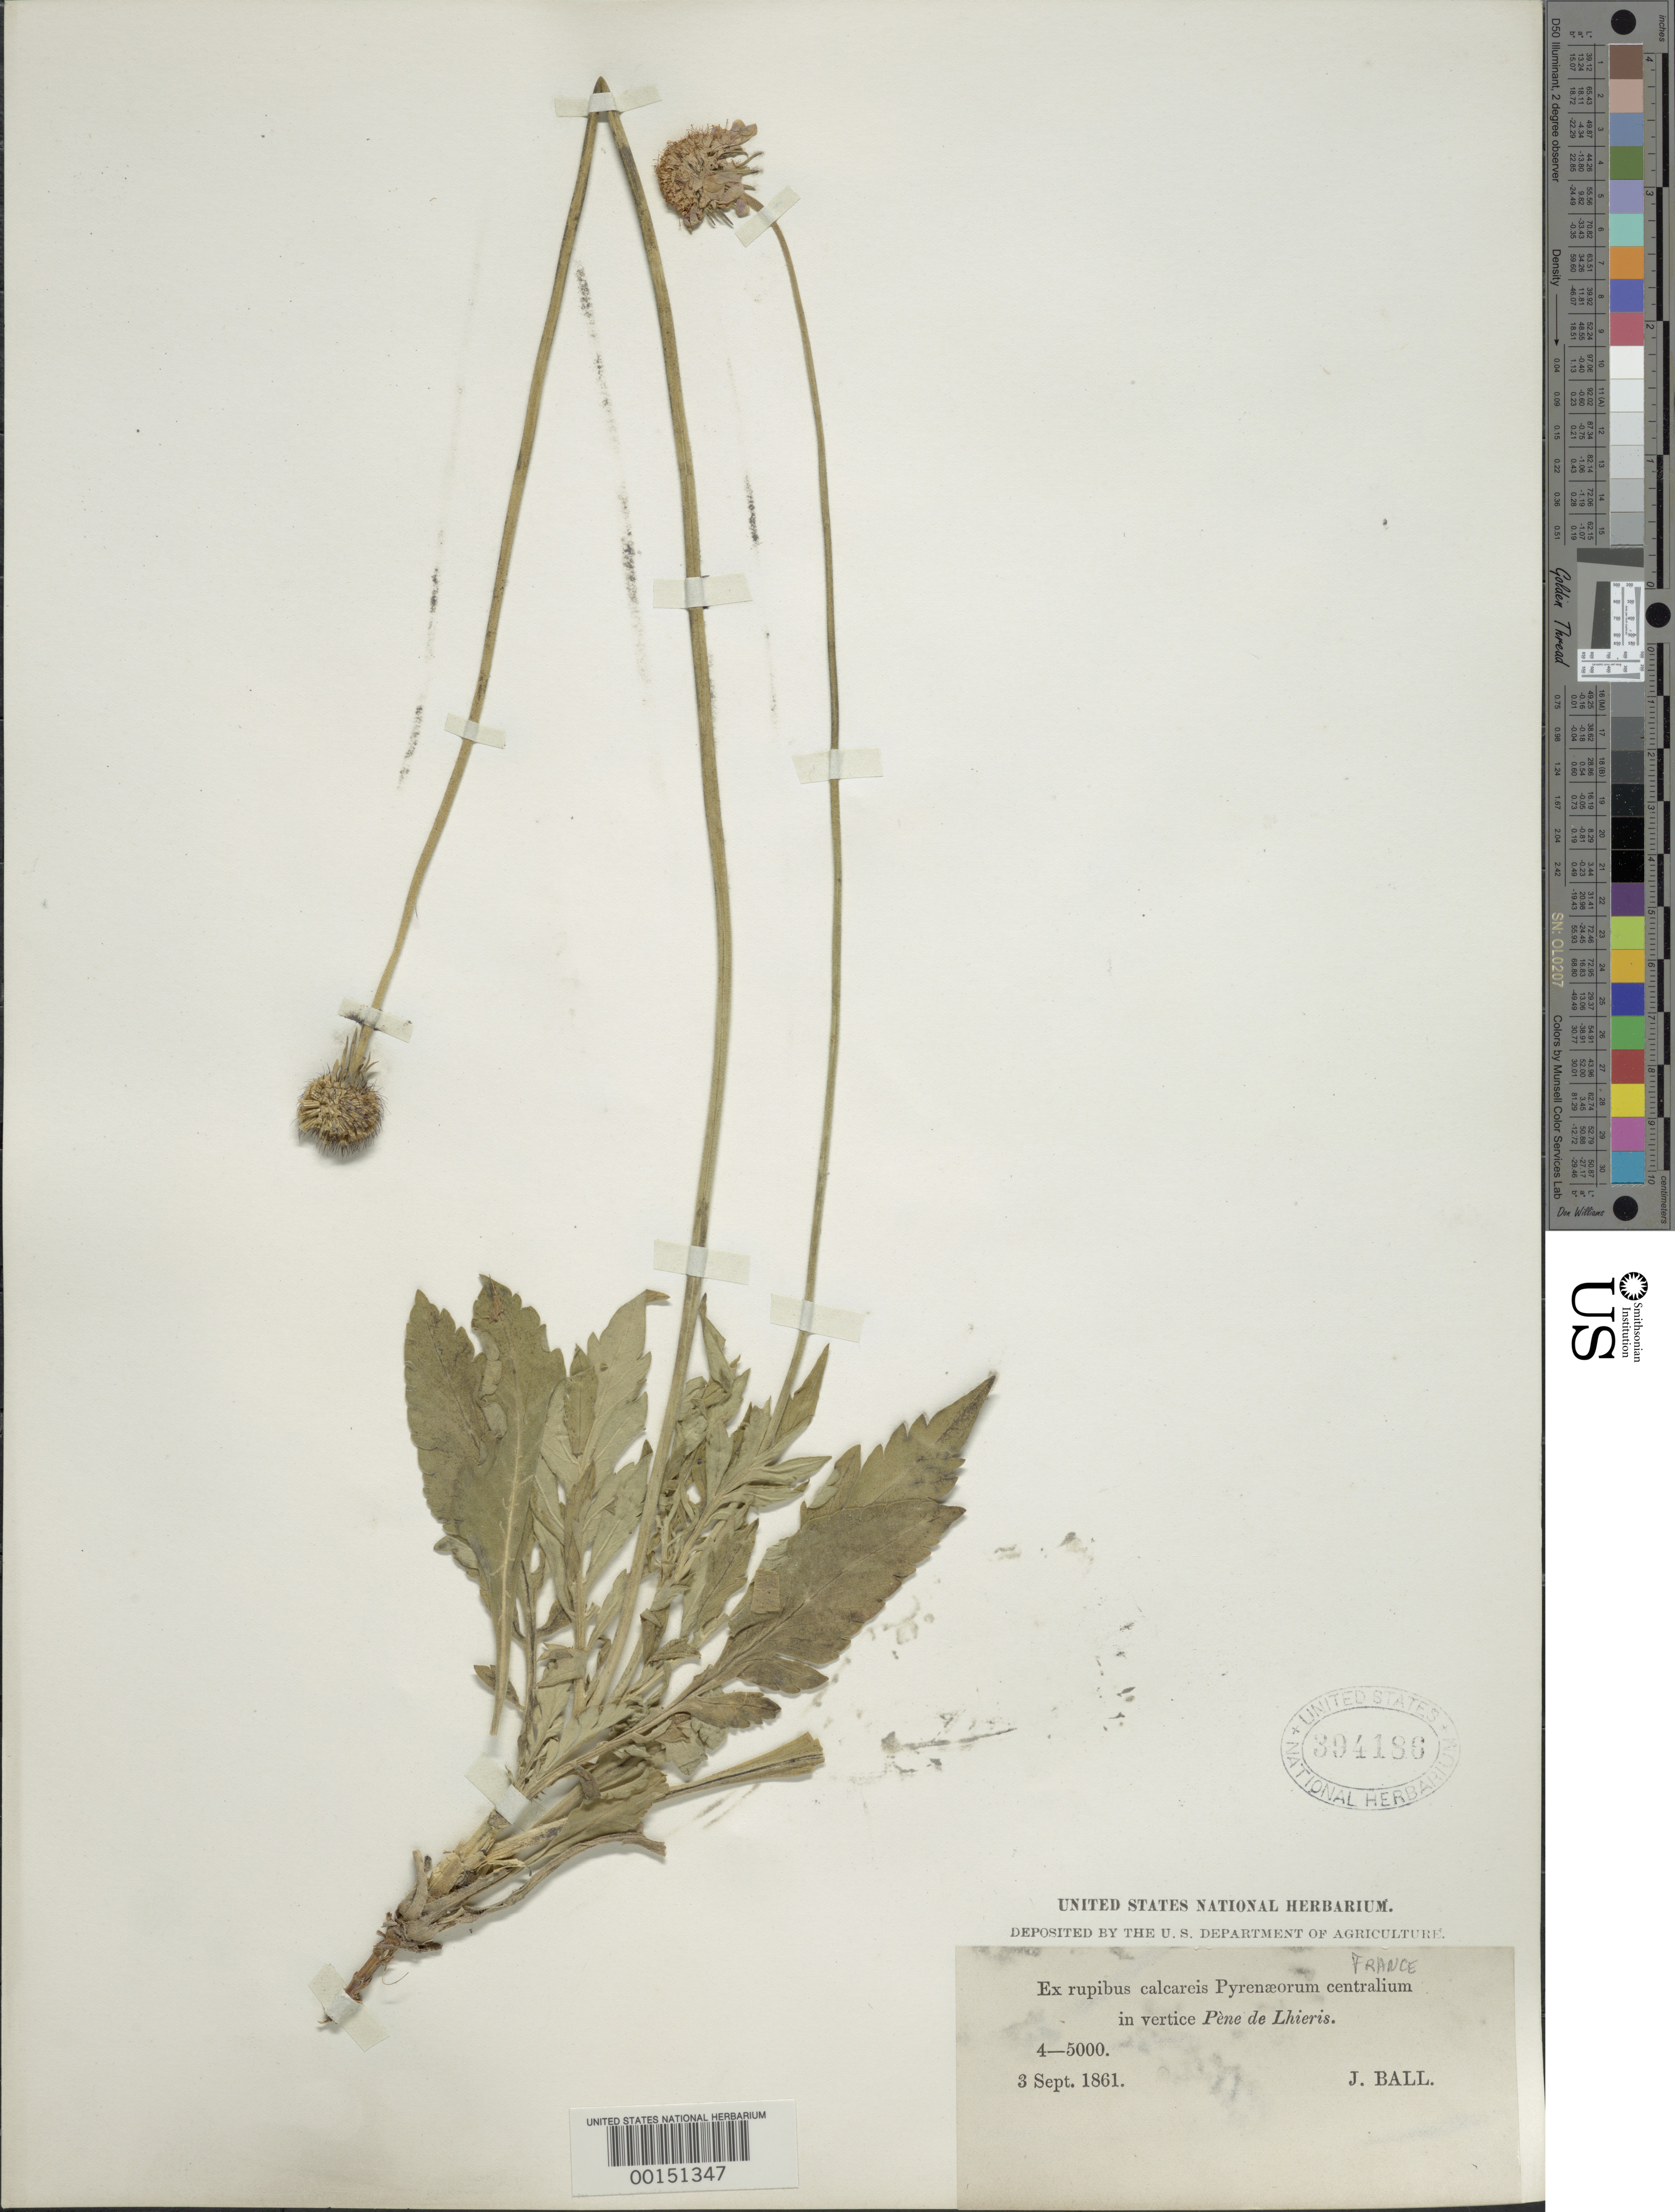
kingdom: Plantae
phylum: Tracheophyta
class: Magnoliopsida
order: Dipsacales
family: Caprifoliaceae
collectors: J. Ball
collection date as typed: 03 Sep 1861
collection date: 1861-09-03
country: France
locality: Pene de Lhieris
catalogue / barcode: US 394186